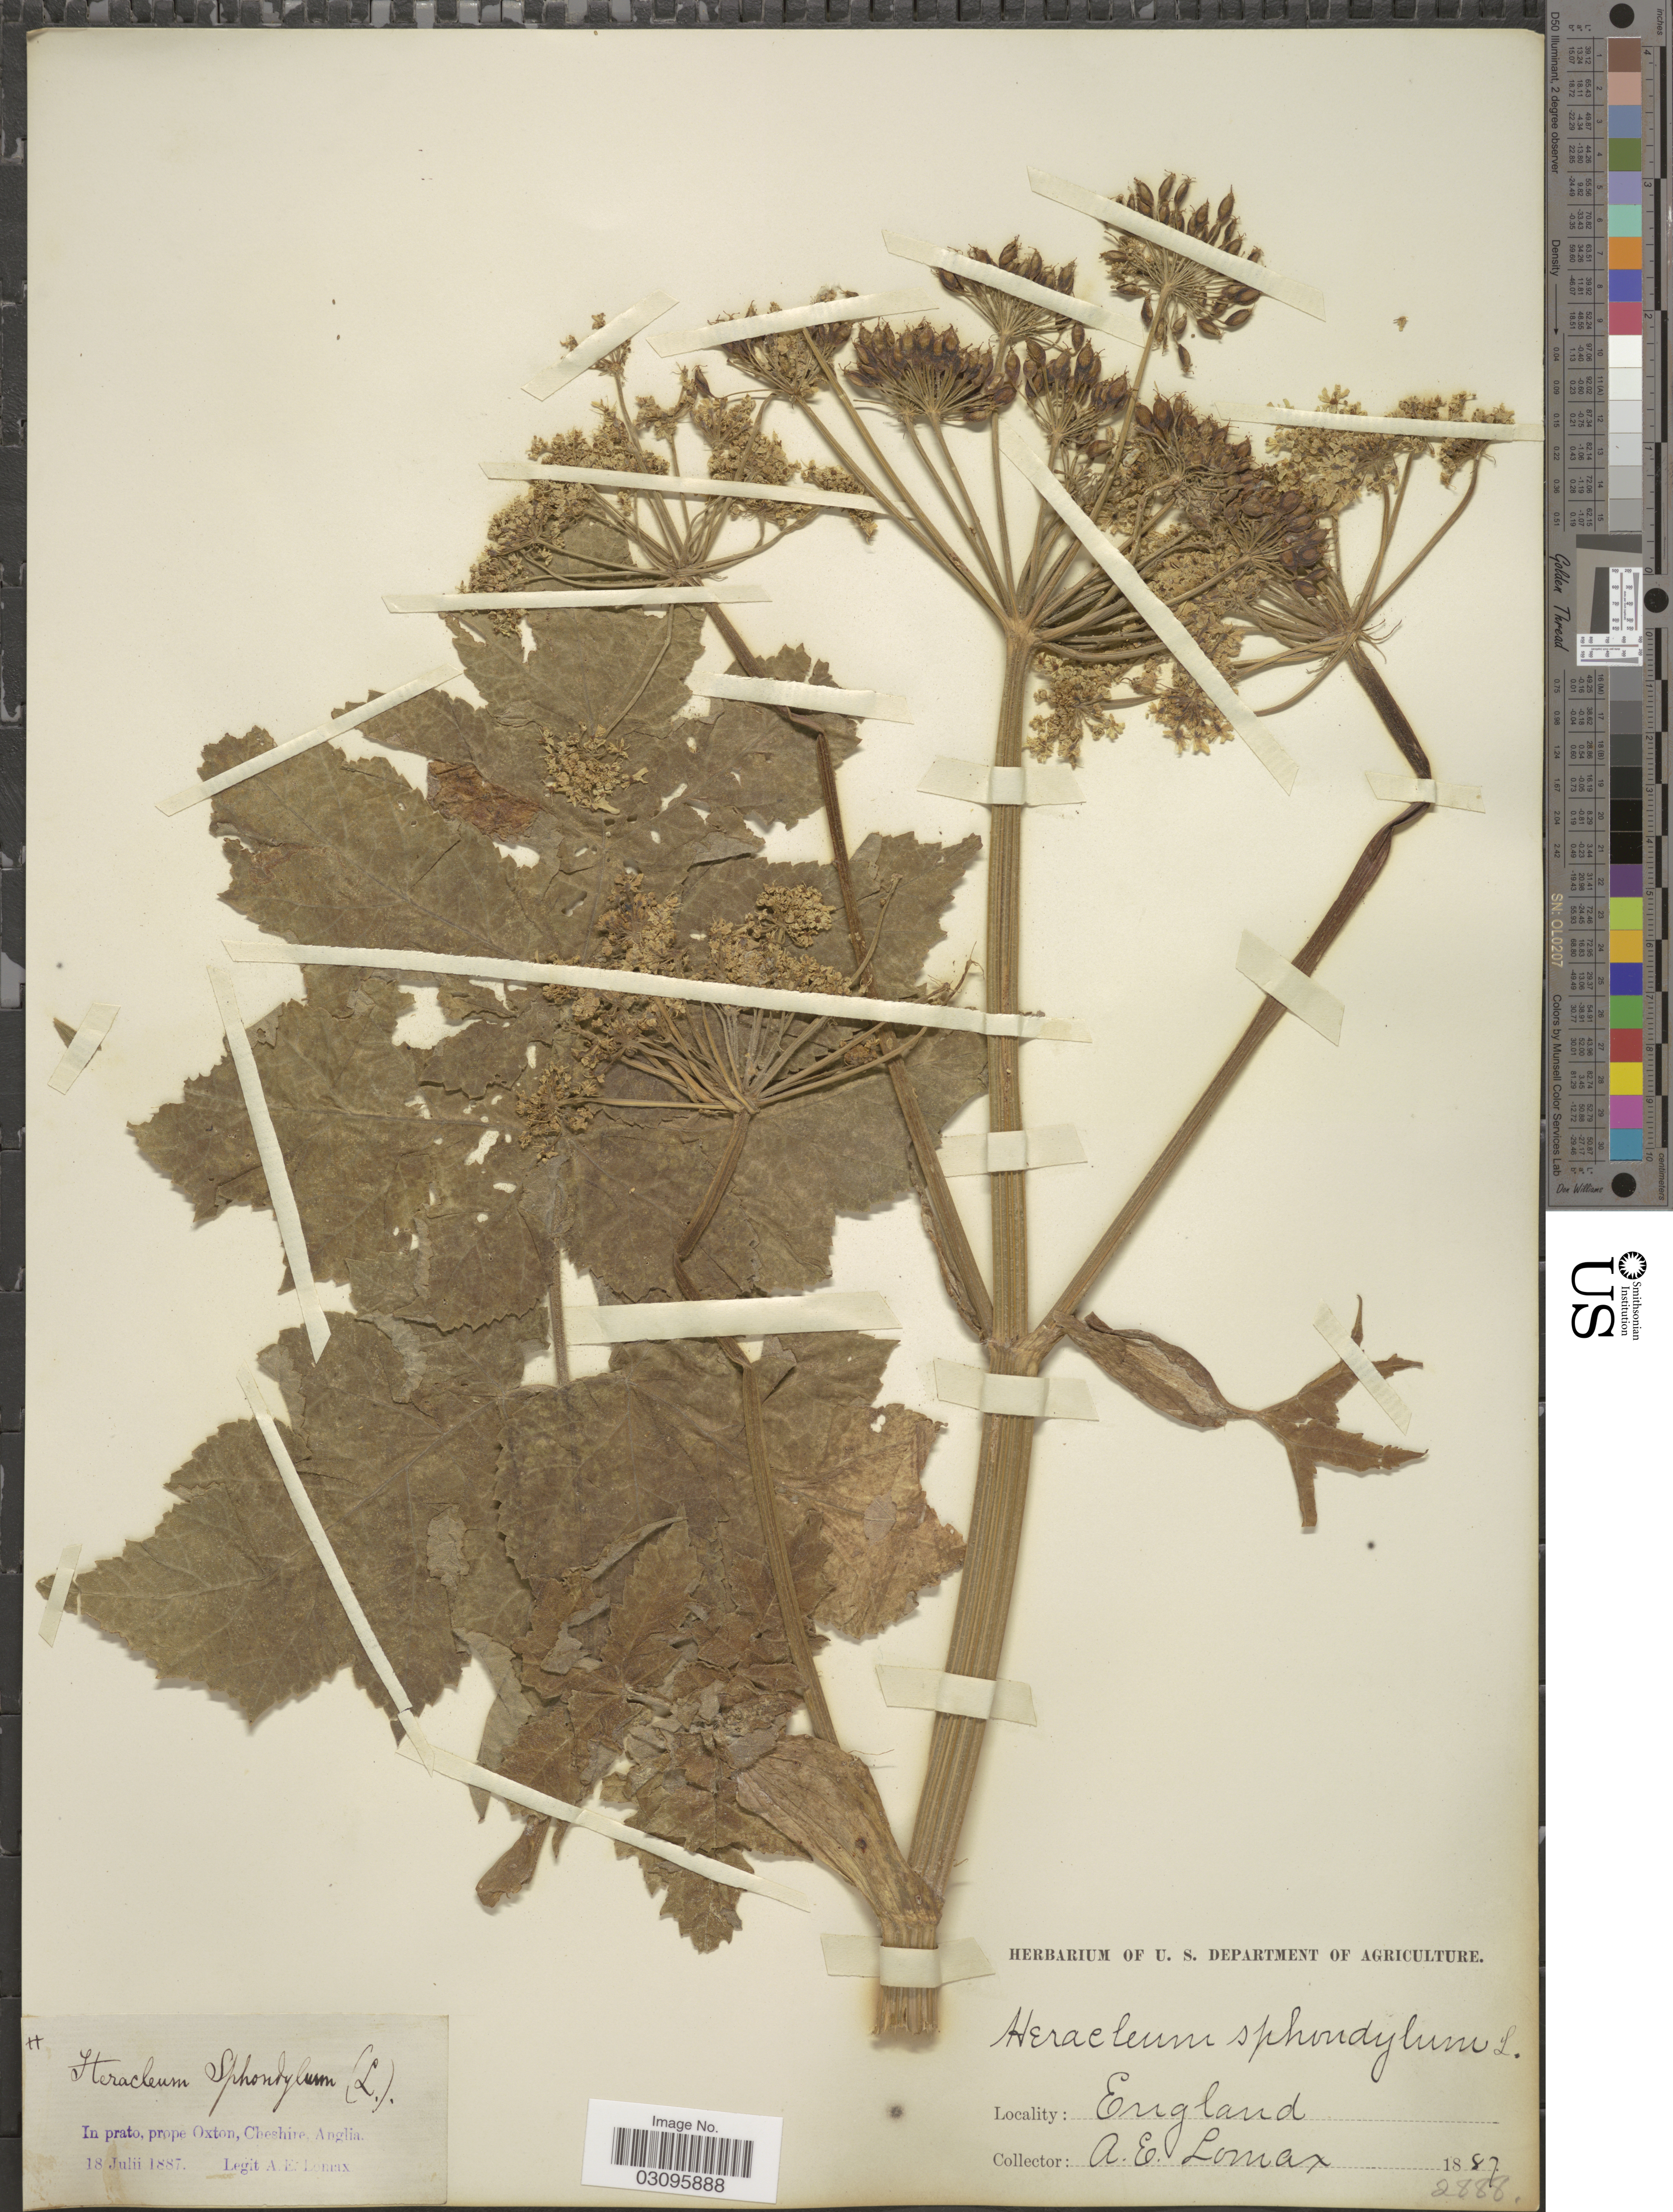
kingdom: Plantae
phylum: Tracheophyta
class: Magnoliopsida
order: Apiales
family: Apiaceae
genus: Heracleum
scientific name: Heracleum sphondylium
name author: L.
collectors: A. Lomax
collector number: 2888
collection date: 1887-07-18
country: United Kingdom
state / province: England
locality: In prato, prope Oxton, Cheshire, Anglia.